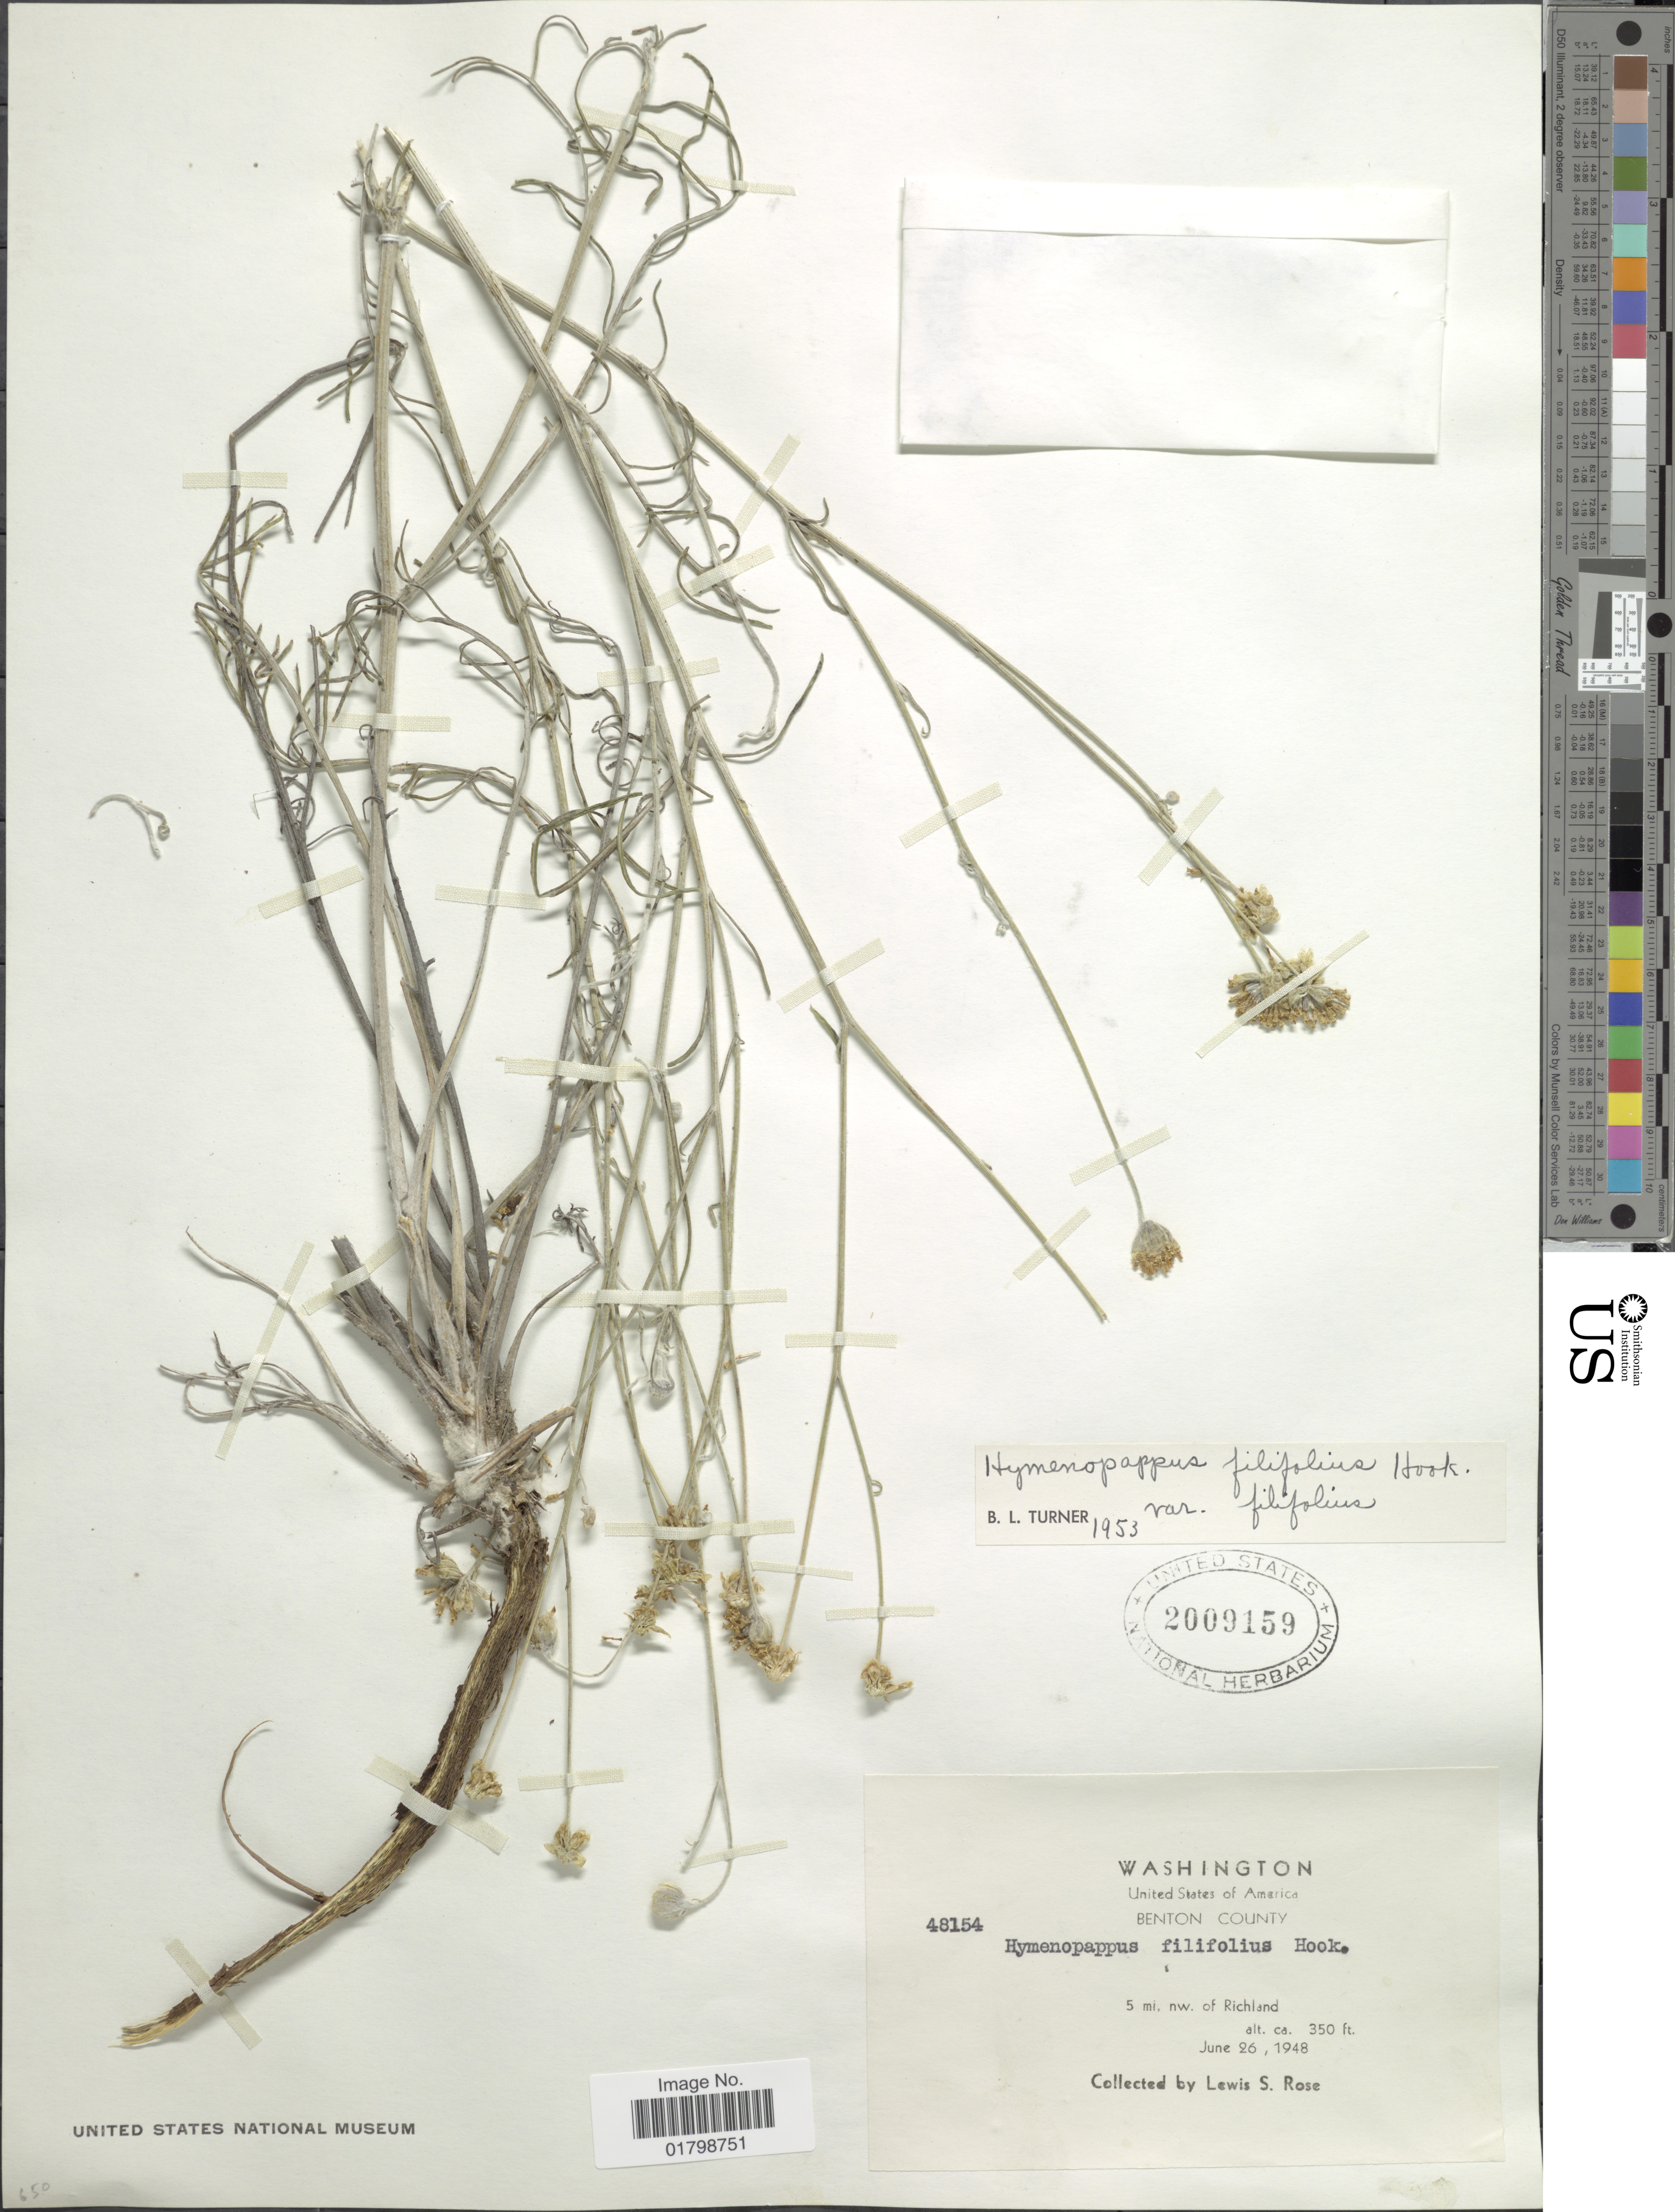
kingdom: Plantae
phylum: Tracheophyta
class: Magnoliopsida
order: Asterales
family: Asteraceae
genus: Hymenopappus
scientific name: Hymenopappus filifolius var. filifolius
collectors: L. S. Rose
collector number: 48154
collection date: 1948-06-26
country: United States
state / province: Washington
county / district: Benton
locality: Benton County, 5 mi. nw. of Richland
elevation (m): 107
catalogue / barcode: US 2009159